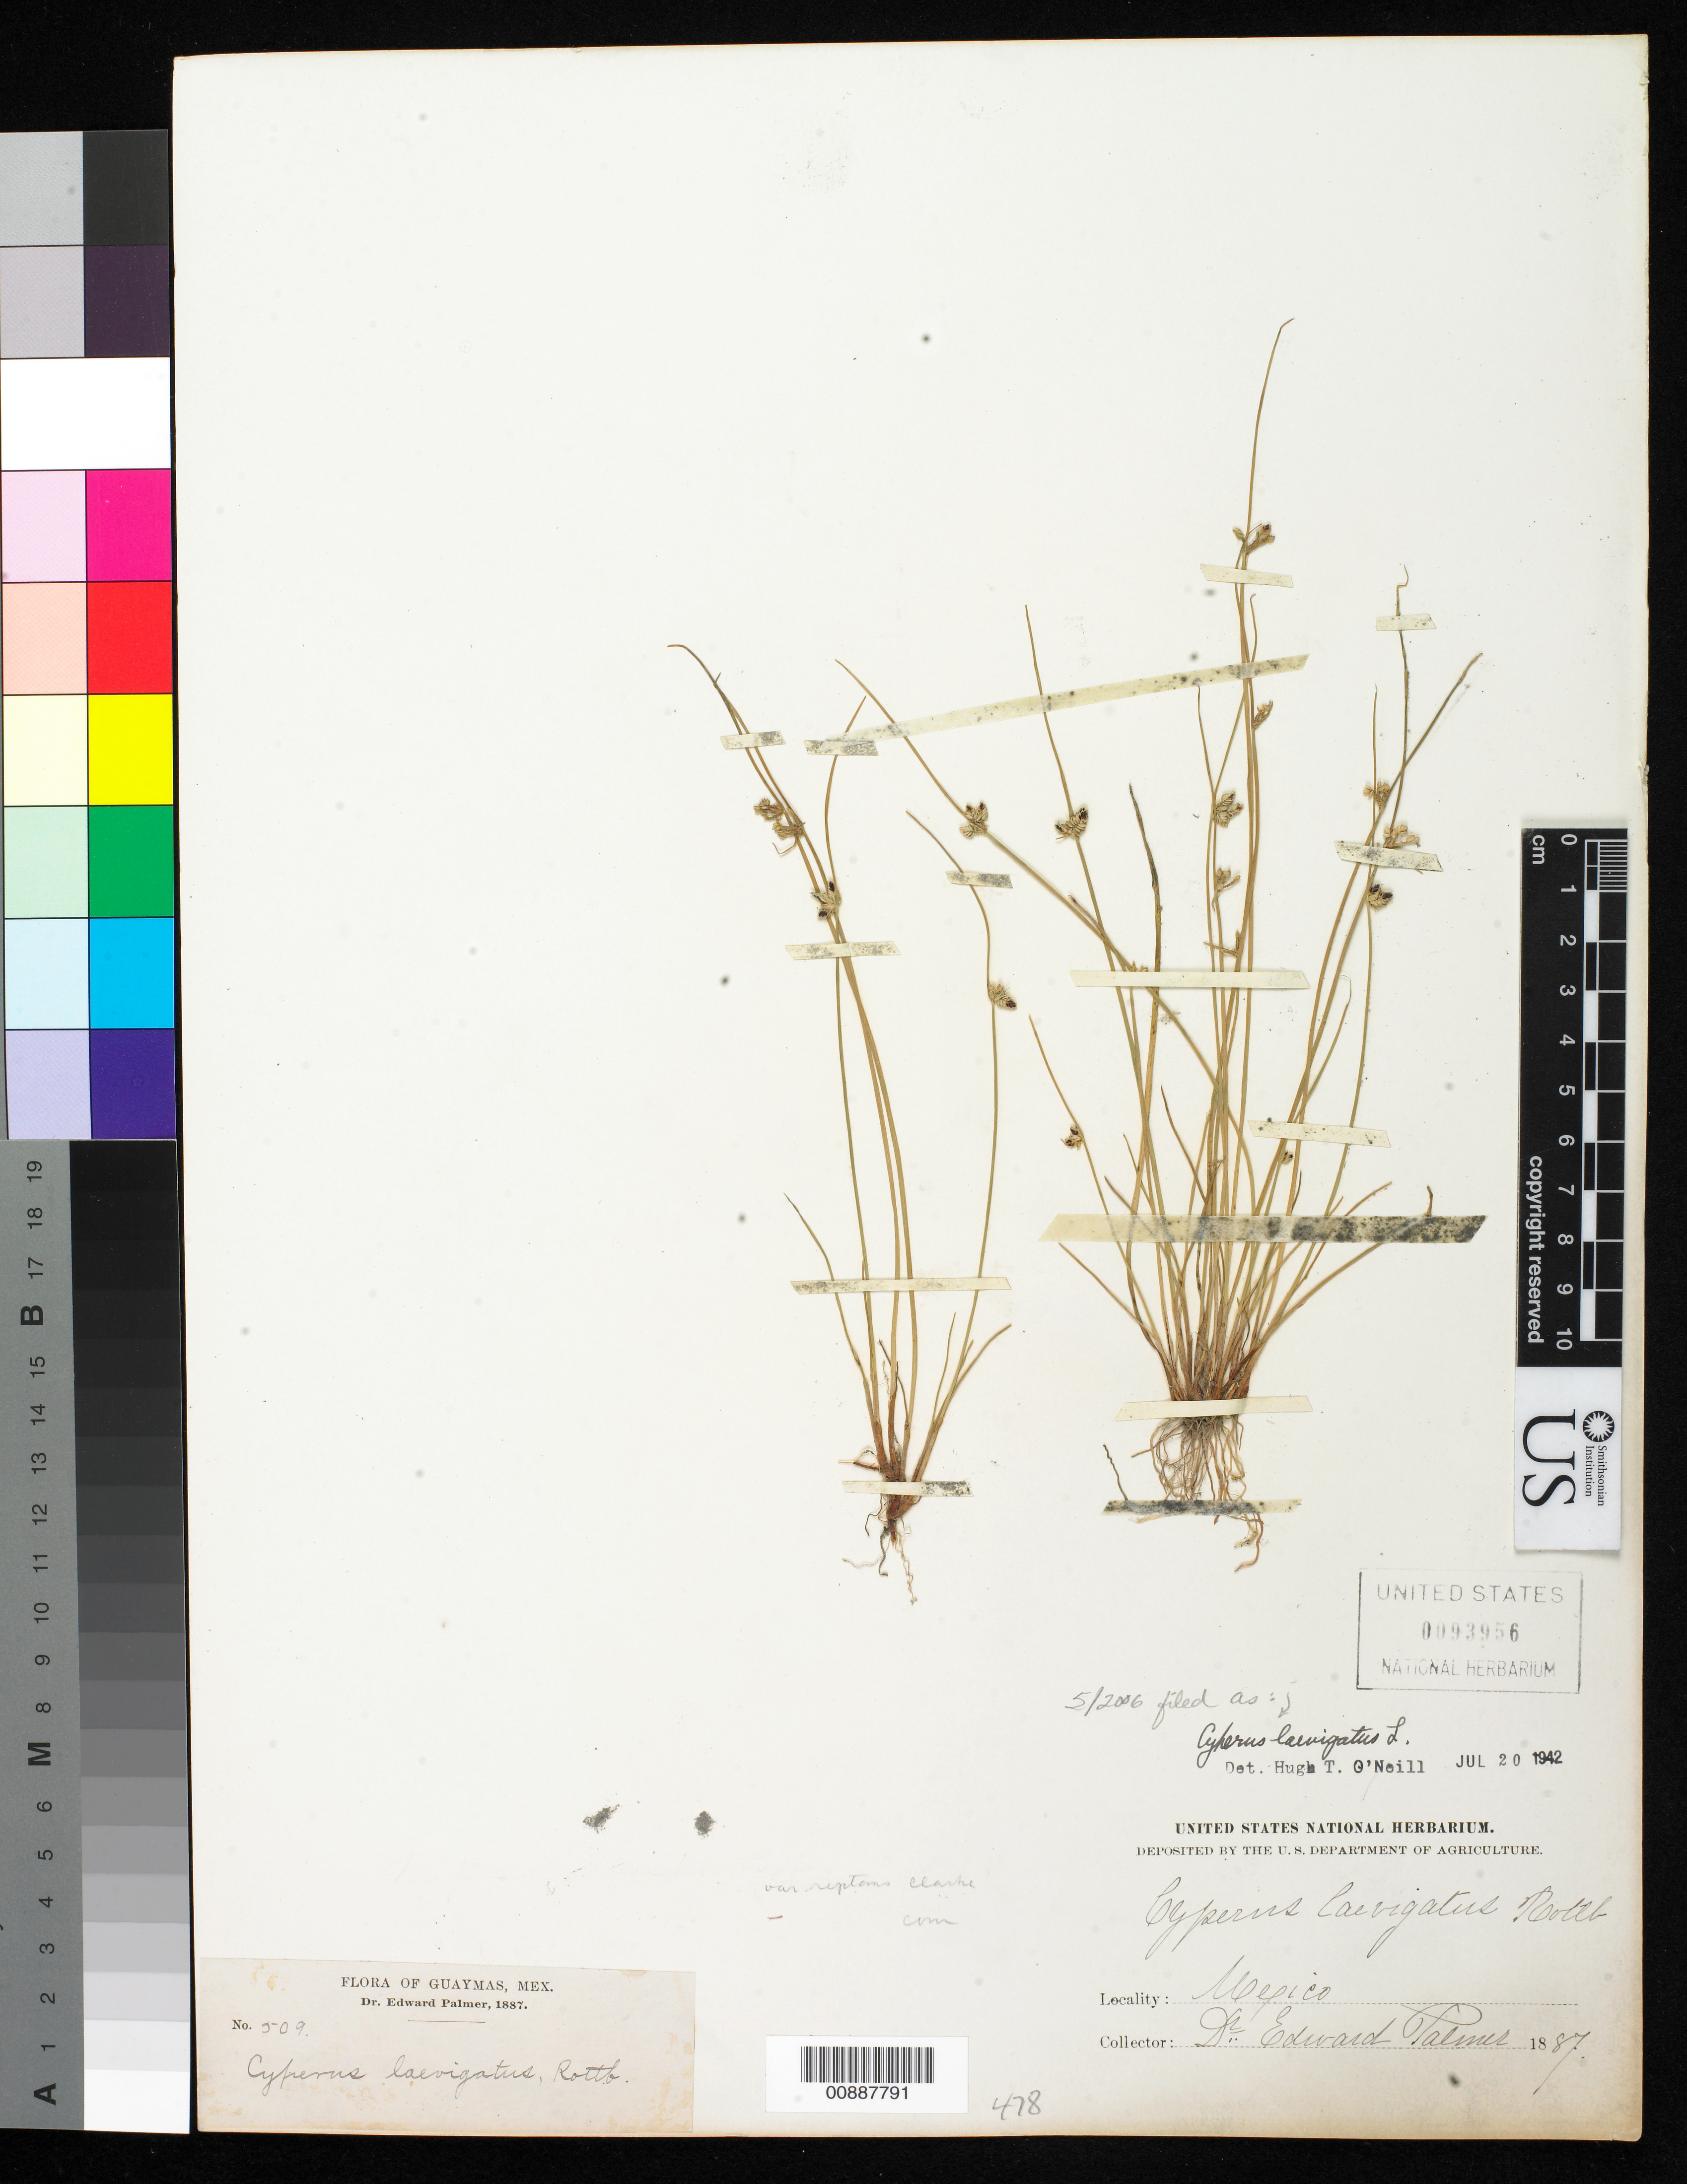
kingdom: Plantae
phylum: Tracheophyta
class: Liliopsida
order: Poales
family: Cyperaceae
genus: Cyperus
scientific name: Cyperus laevigatus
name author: L.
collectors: E. Palmer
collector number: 509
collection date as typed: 1887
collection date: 1887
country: Mexico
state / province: Sonora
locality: Guaymas, Sonora.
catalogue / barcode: US 93956